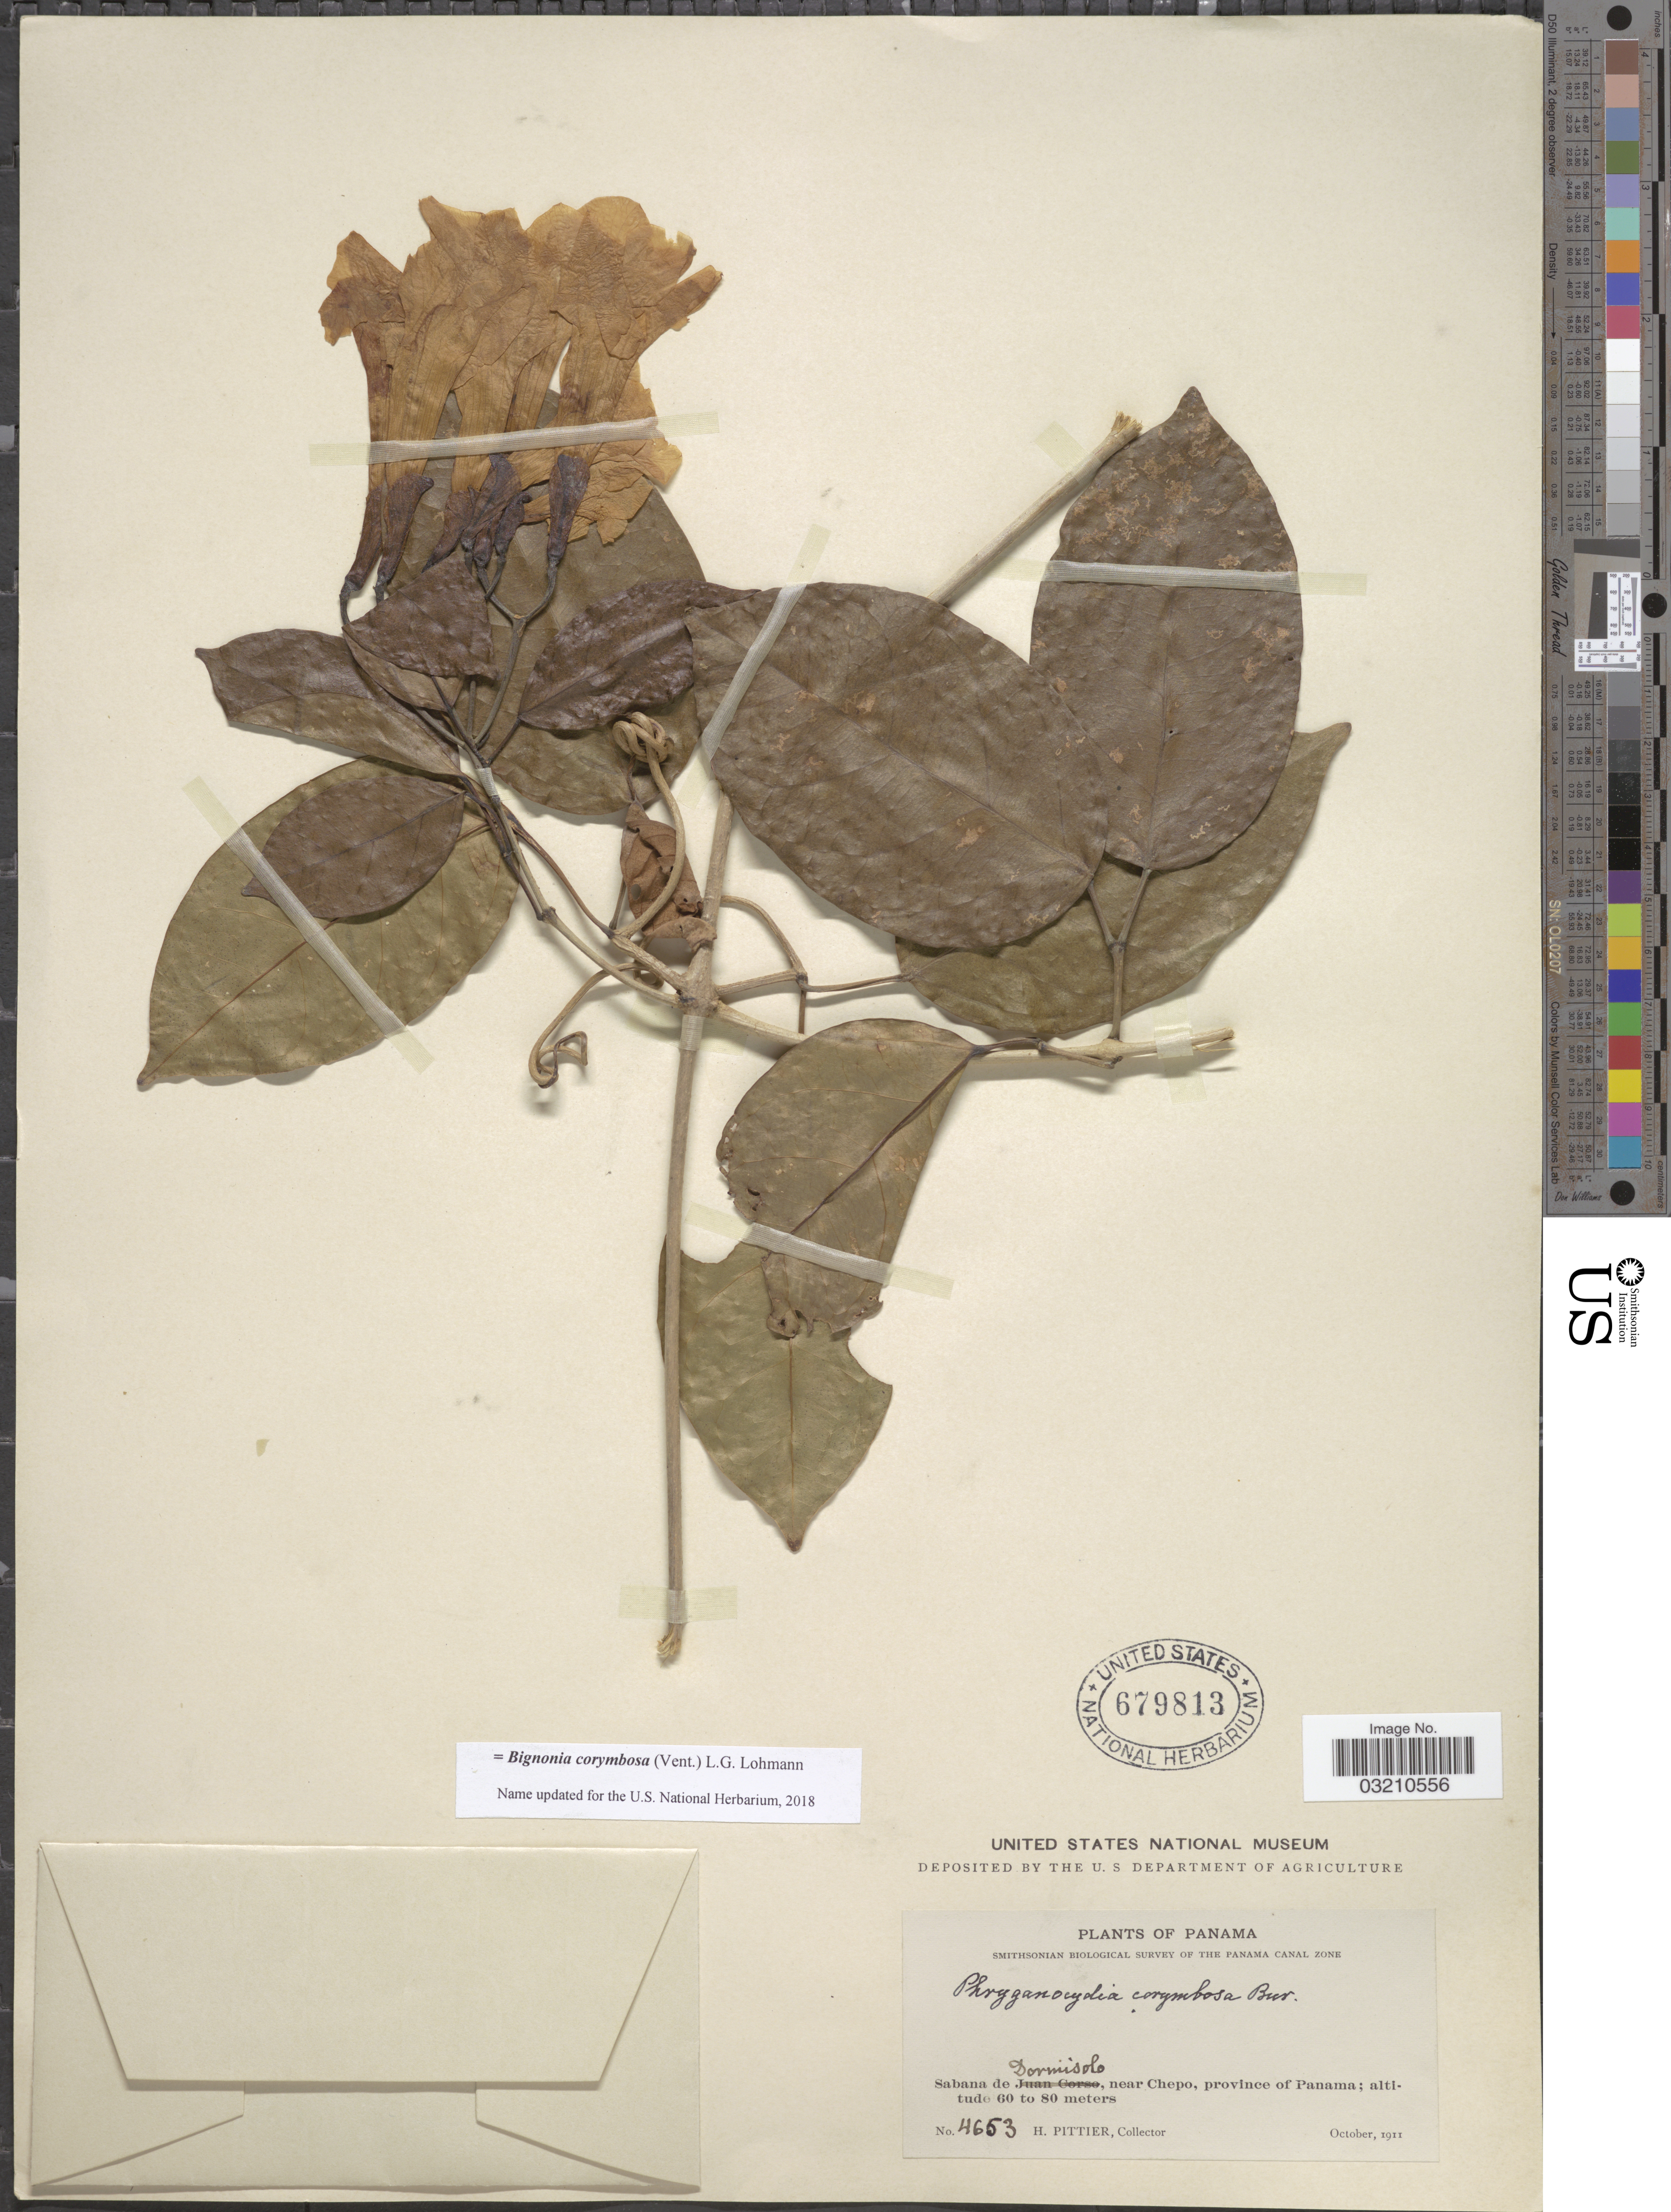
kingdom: Plantae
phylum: Tracheophyta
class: Magnoliopsida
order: Lamiales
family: Bignoniaceae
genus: Bignonia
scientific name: Bignonia corymbosa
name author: (Vent.) L.G. Lohmann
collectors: H. F. Pittier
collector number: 4653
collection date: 1911-10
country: Panama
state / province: Panamá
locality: Sabana de Dormisolo, near Chepo.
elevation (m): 60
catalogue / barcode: US 679813